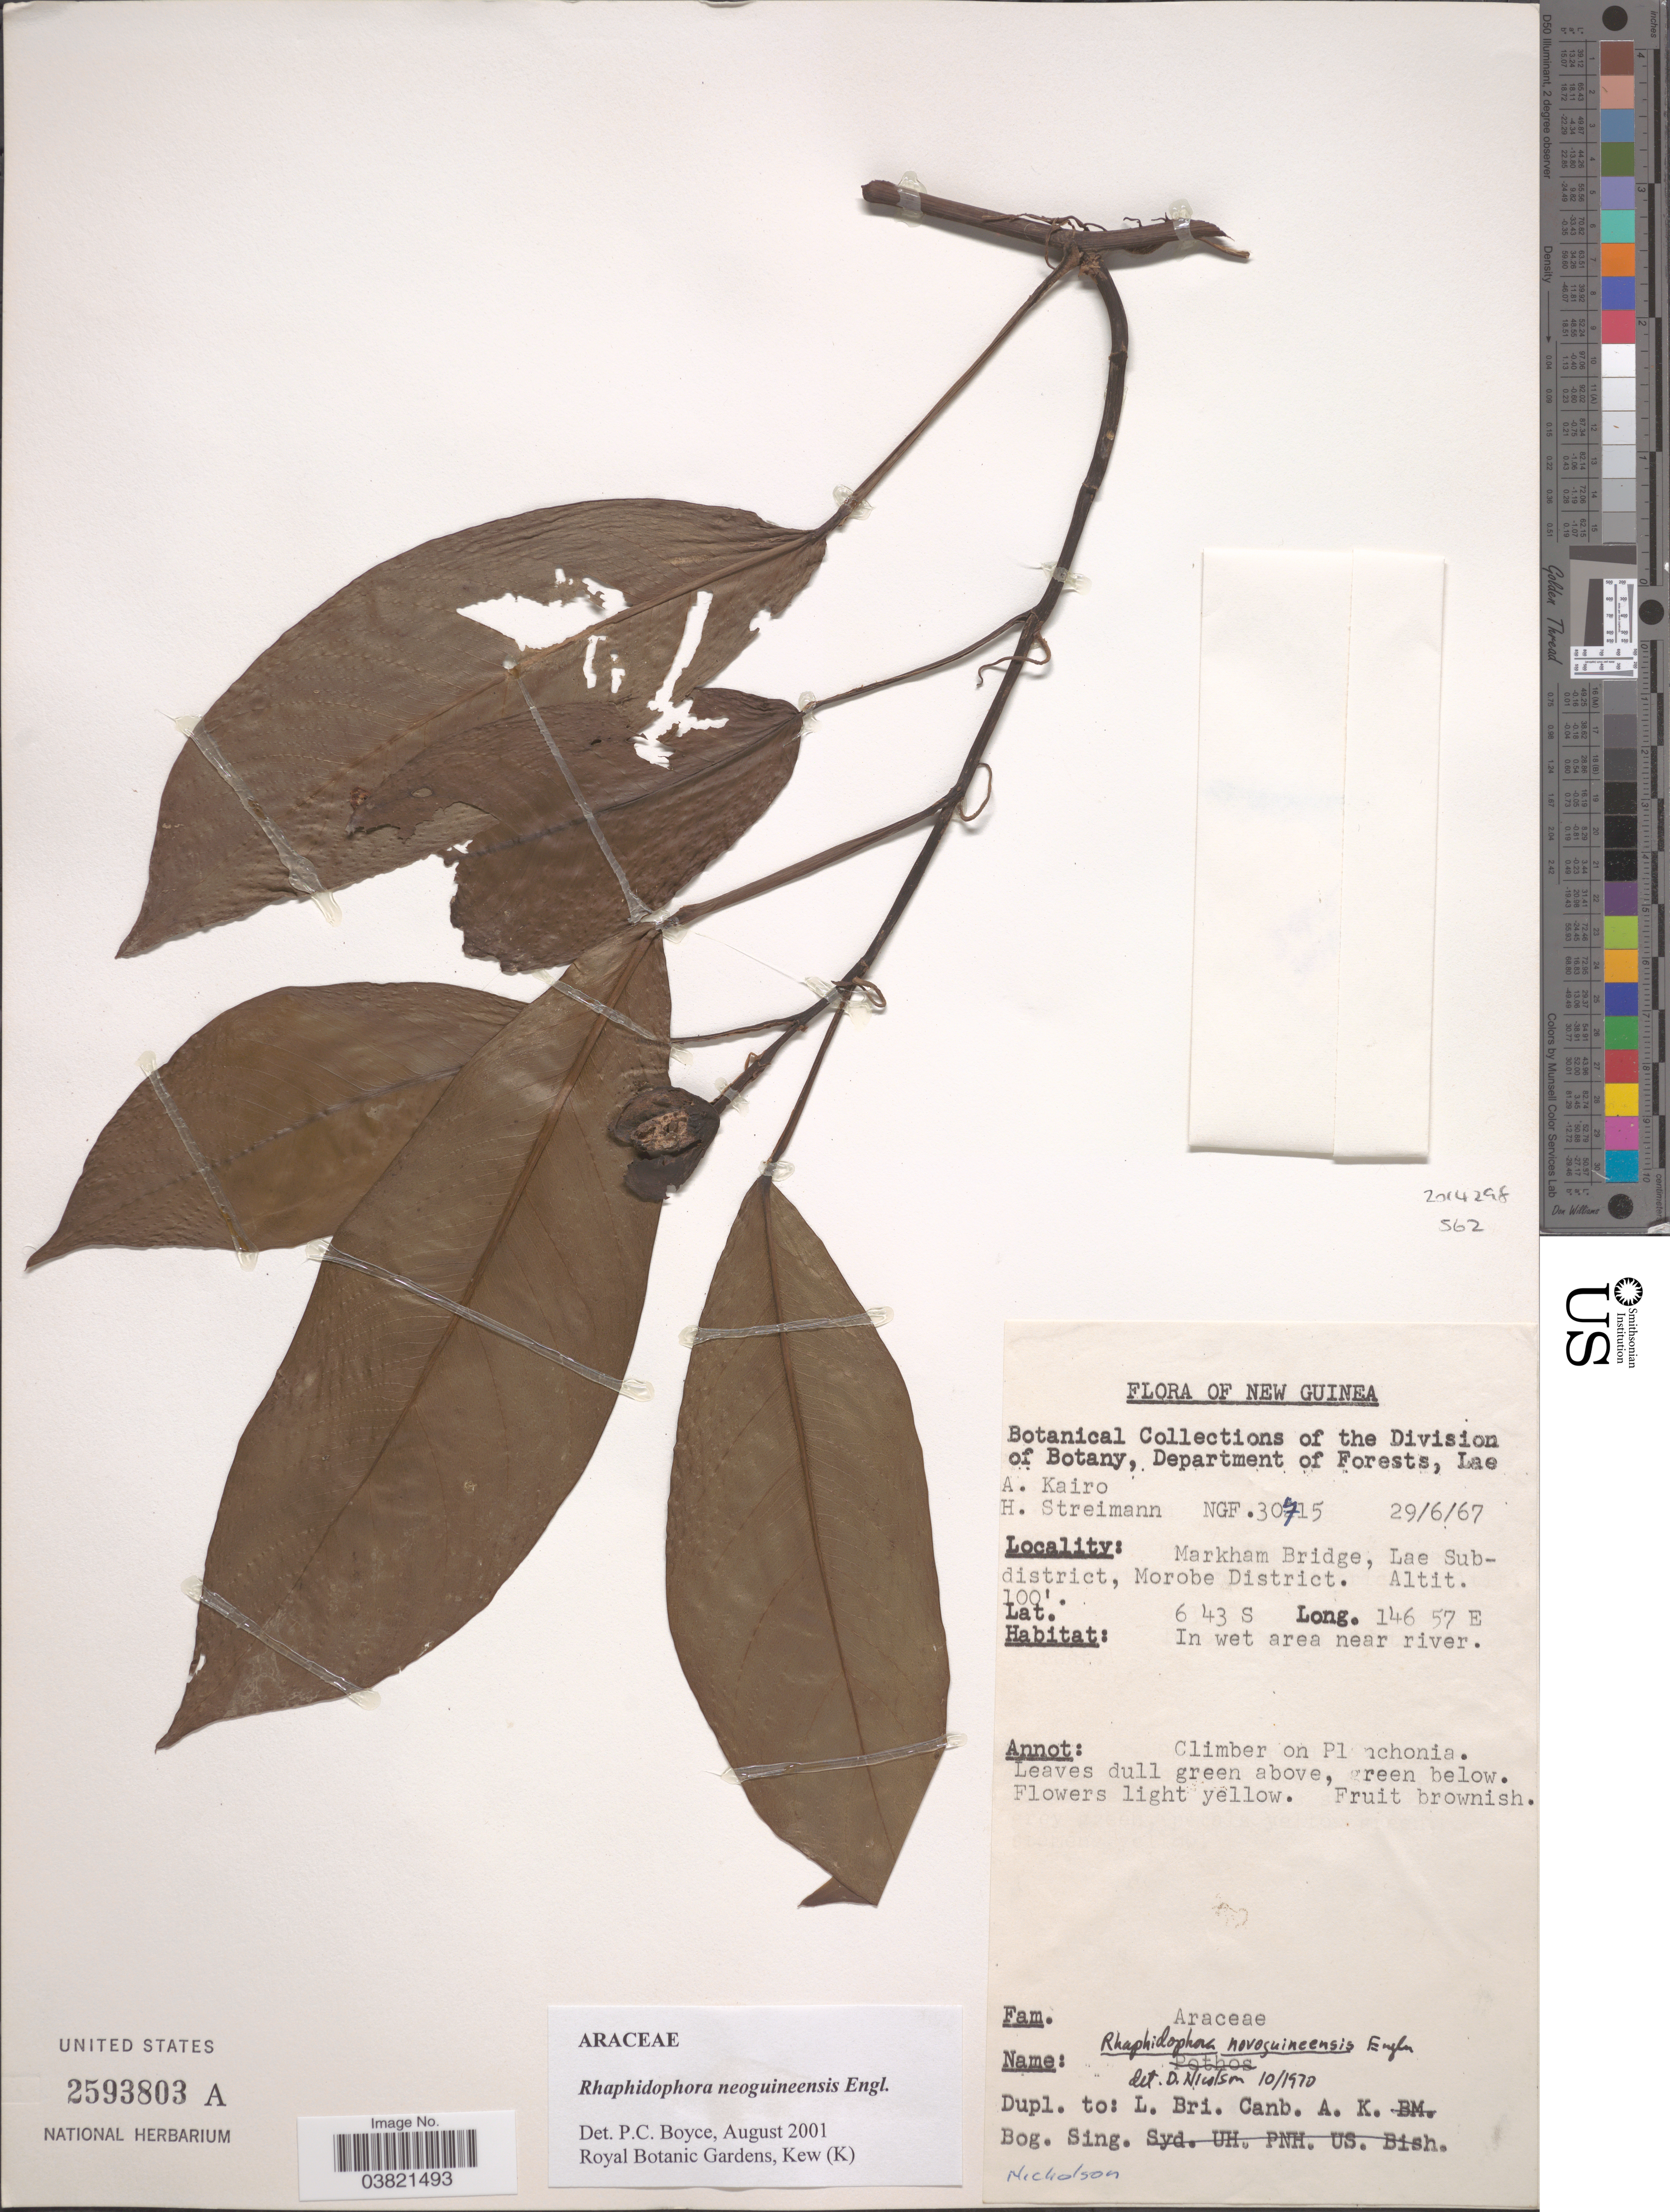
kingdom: Plantae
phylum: Tracheophyta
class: Liliopsida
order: Alismatales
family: Araceae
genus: Rhaphidophora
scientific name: Rhaphidophora neoguineensis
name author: Engl.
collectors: A. Kairo & H. Streimann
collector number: NGF 30715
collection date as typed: Transcribed d/m/y: 29/6/67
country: Papua New Guinea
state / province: Morobe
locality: New Guinea. Markham Bridge, Lae Subdistrict, Morobe District.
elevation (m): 30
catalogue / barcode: US 2593803A